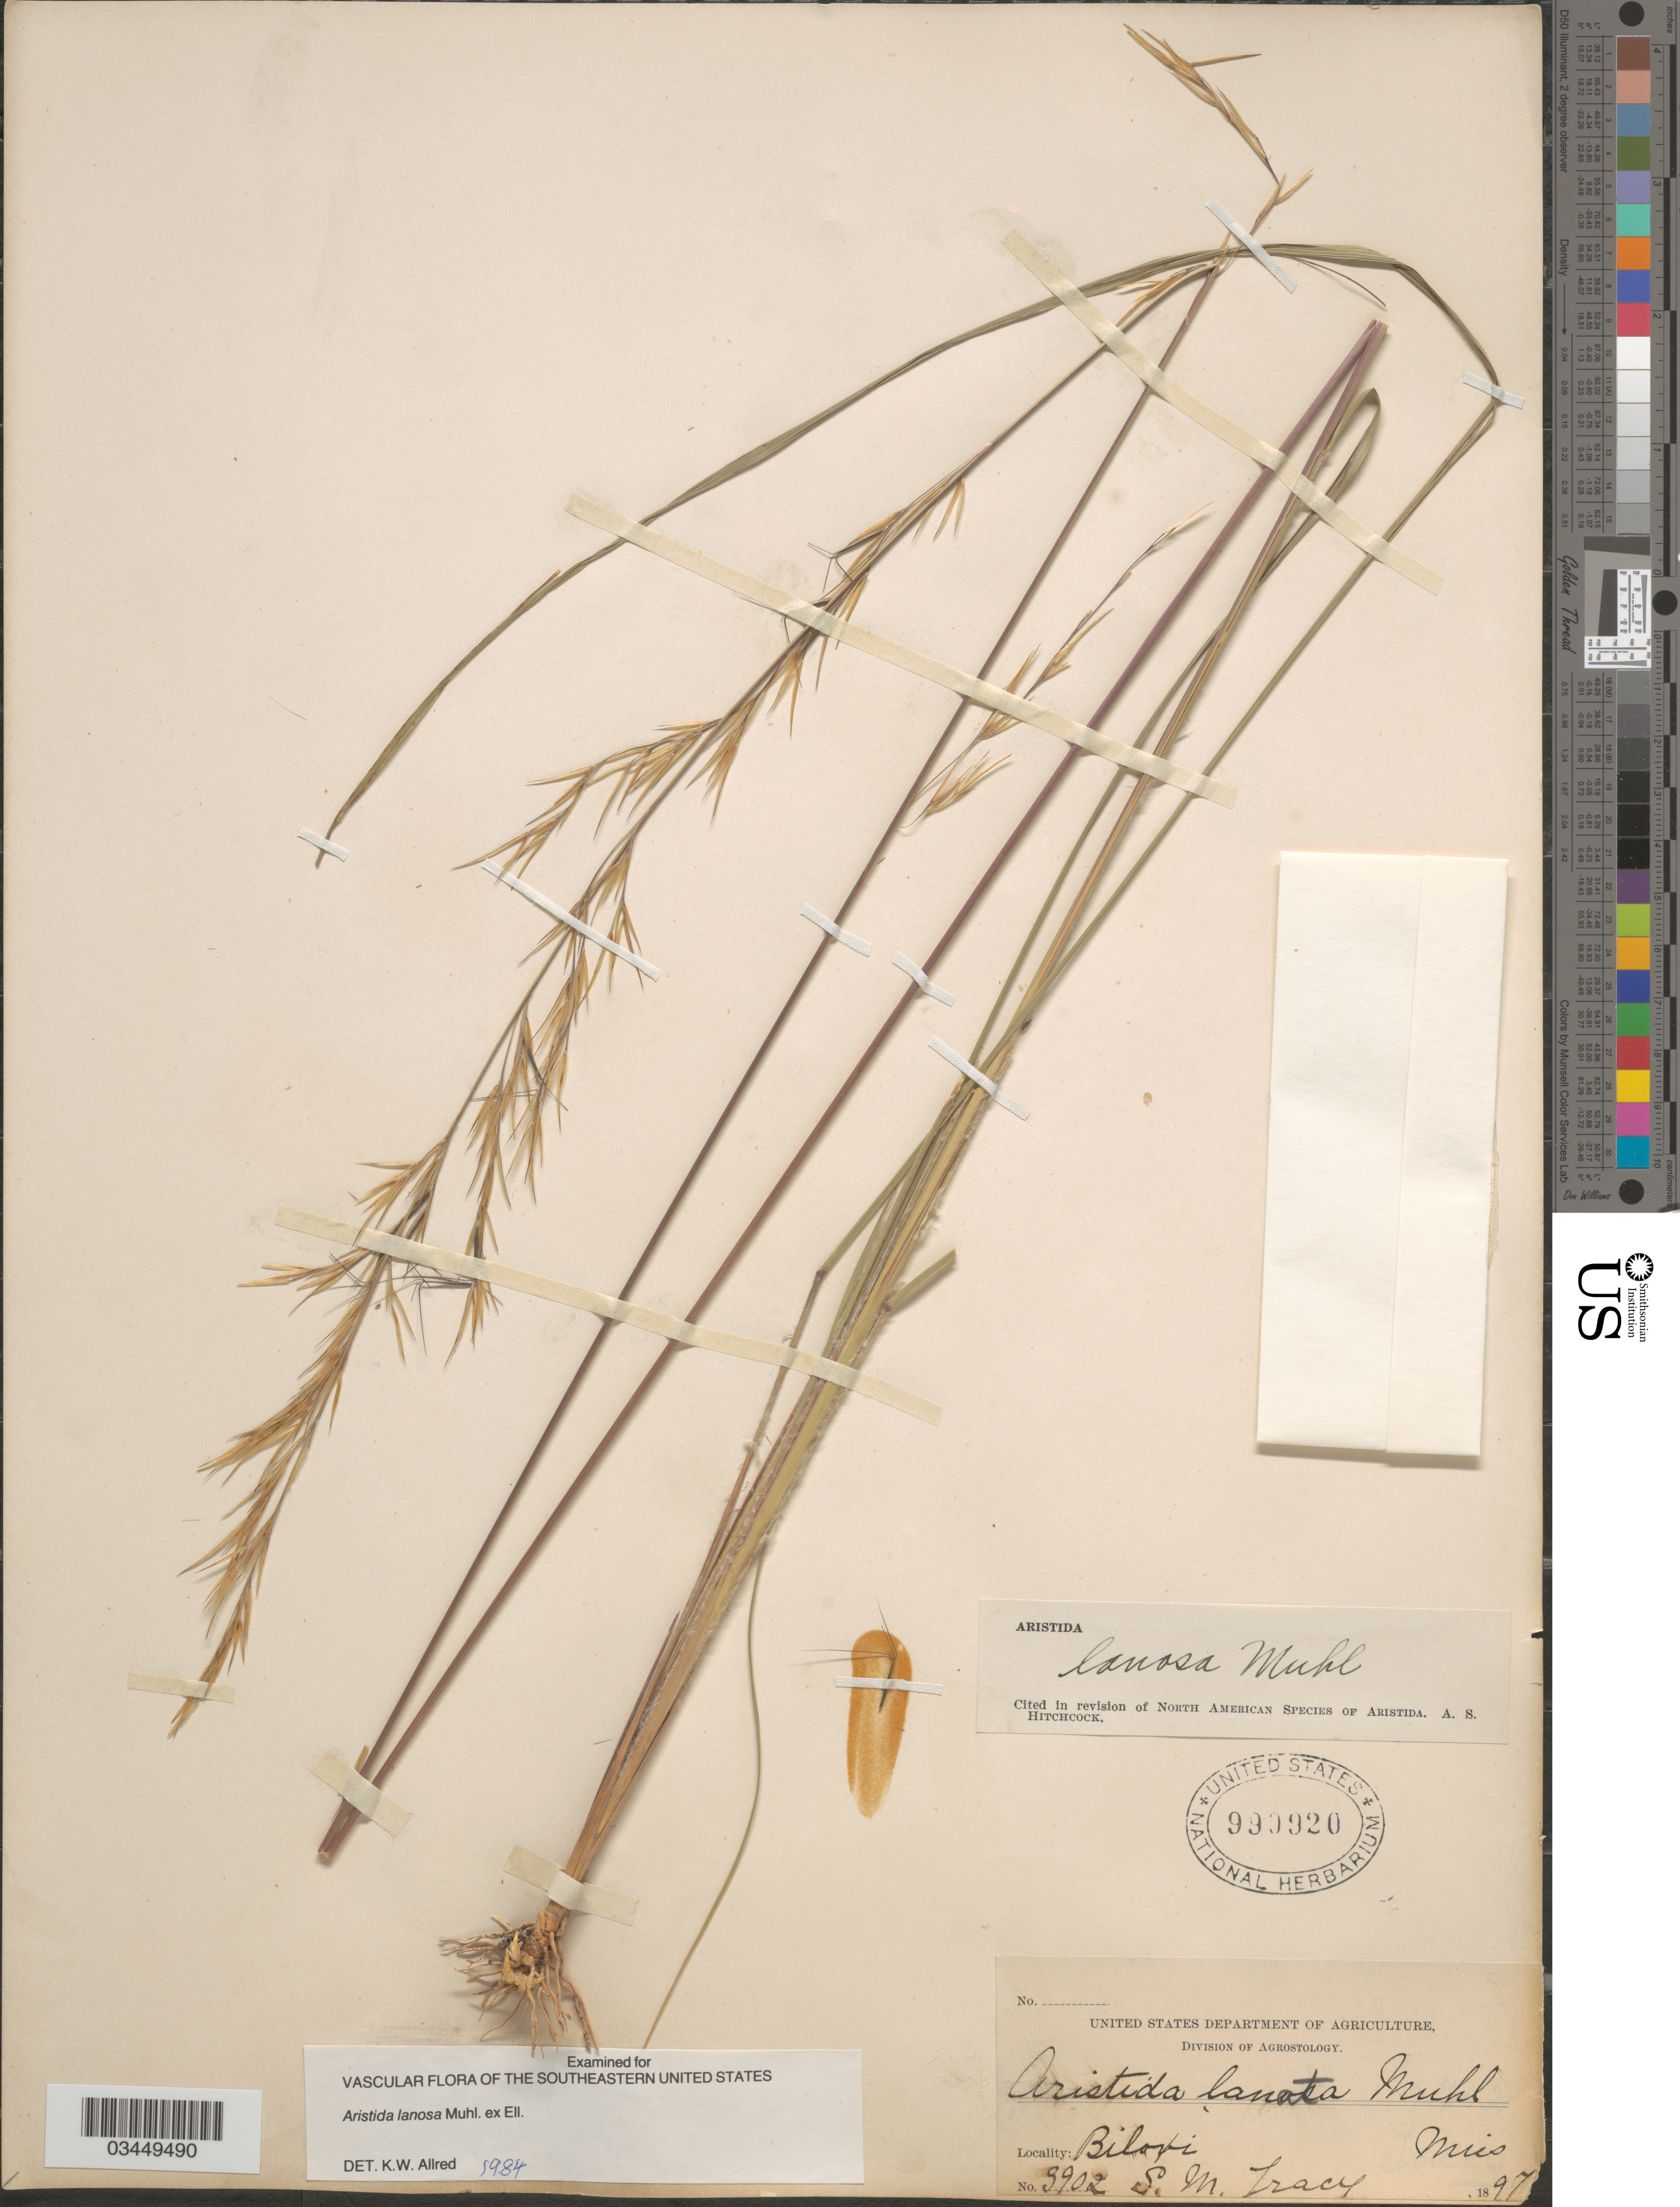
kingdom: Plantae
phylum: Tracheophyta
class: Liliopsida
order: Poales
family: Poaceae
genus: Aristida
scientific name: Aristida lanosa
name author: Muhl.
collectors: S. M. Tracy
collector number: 3902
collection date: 1897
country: United States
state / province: Mississippi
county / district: Harrison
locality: Biloxi.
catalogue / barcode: US 990920